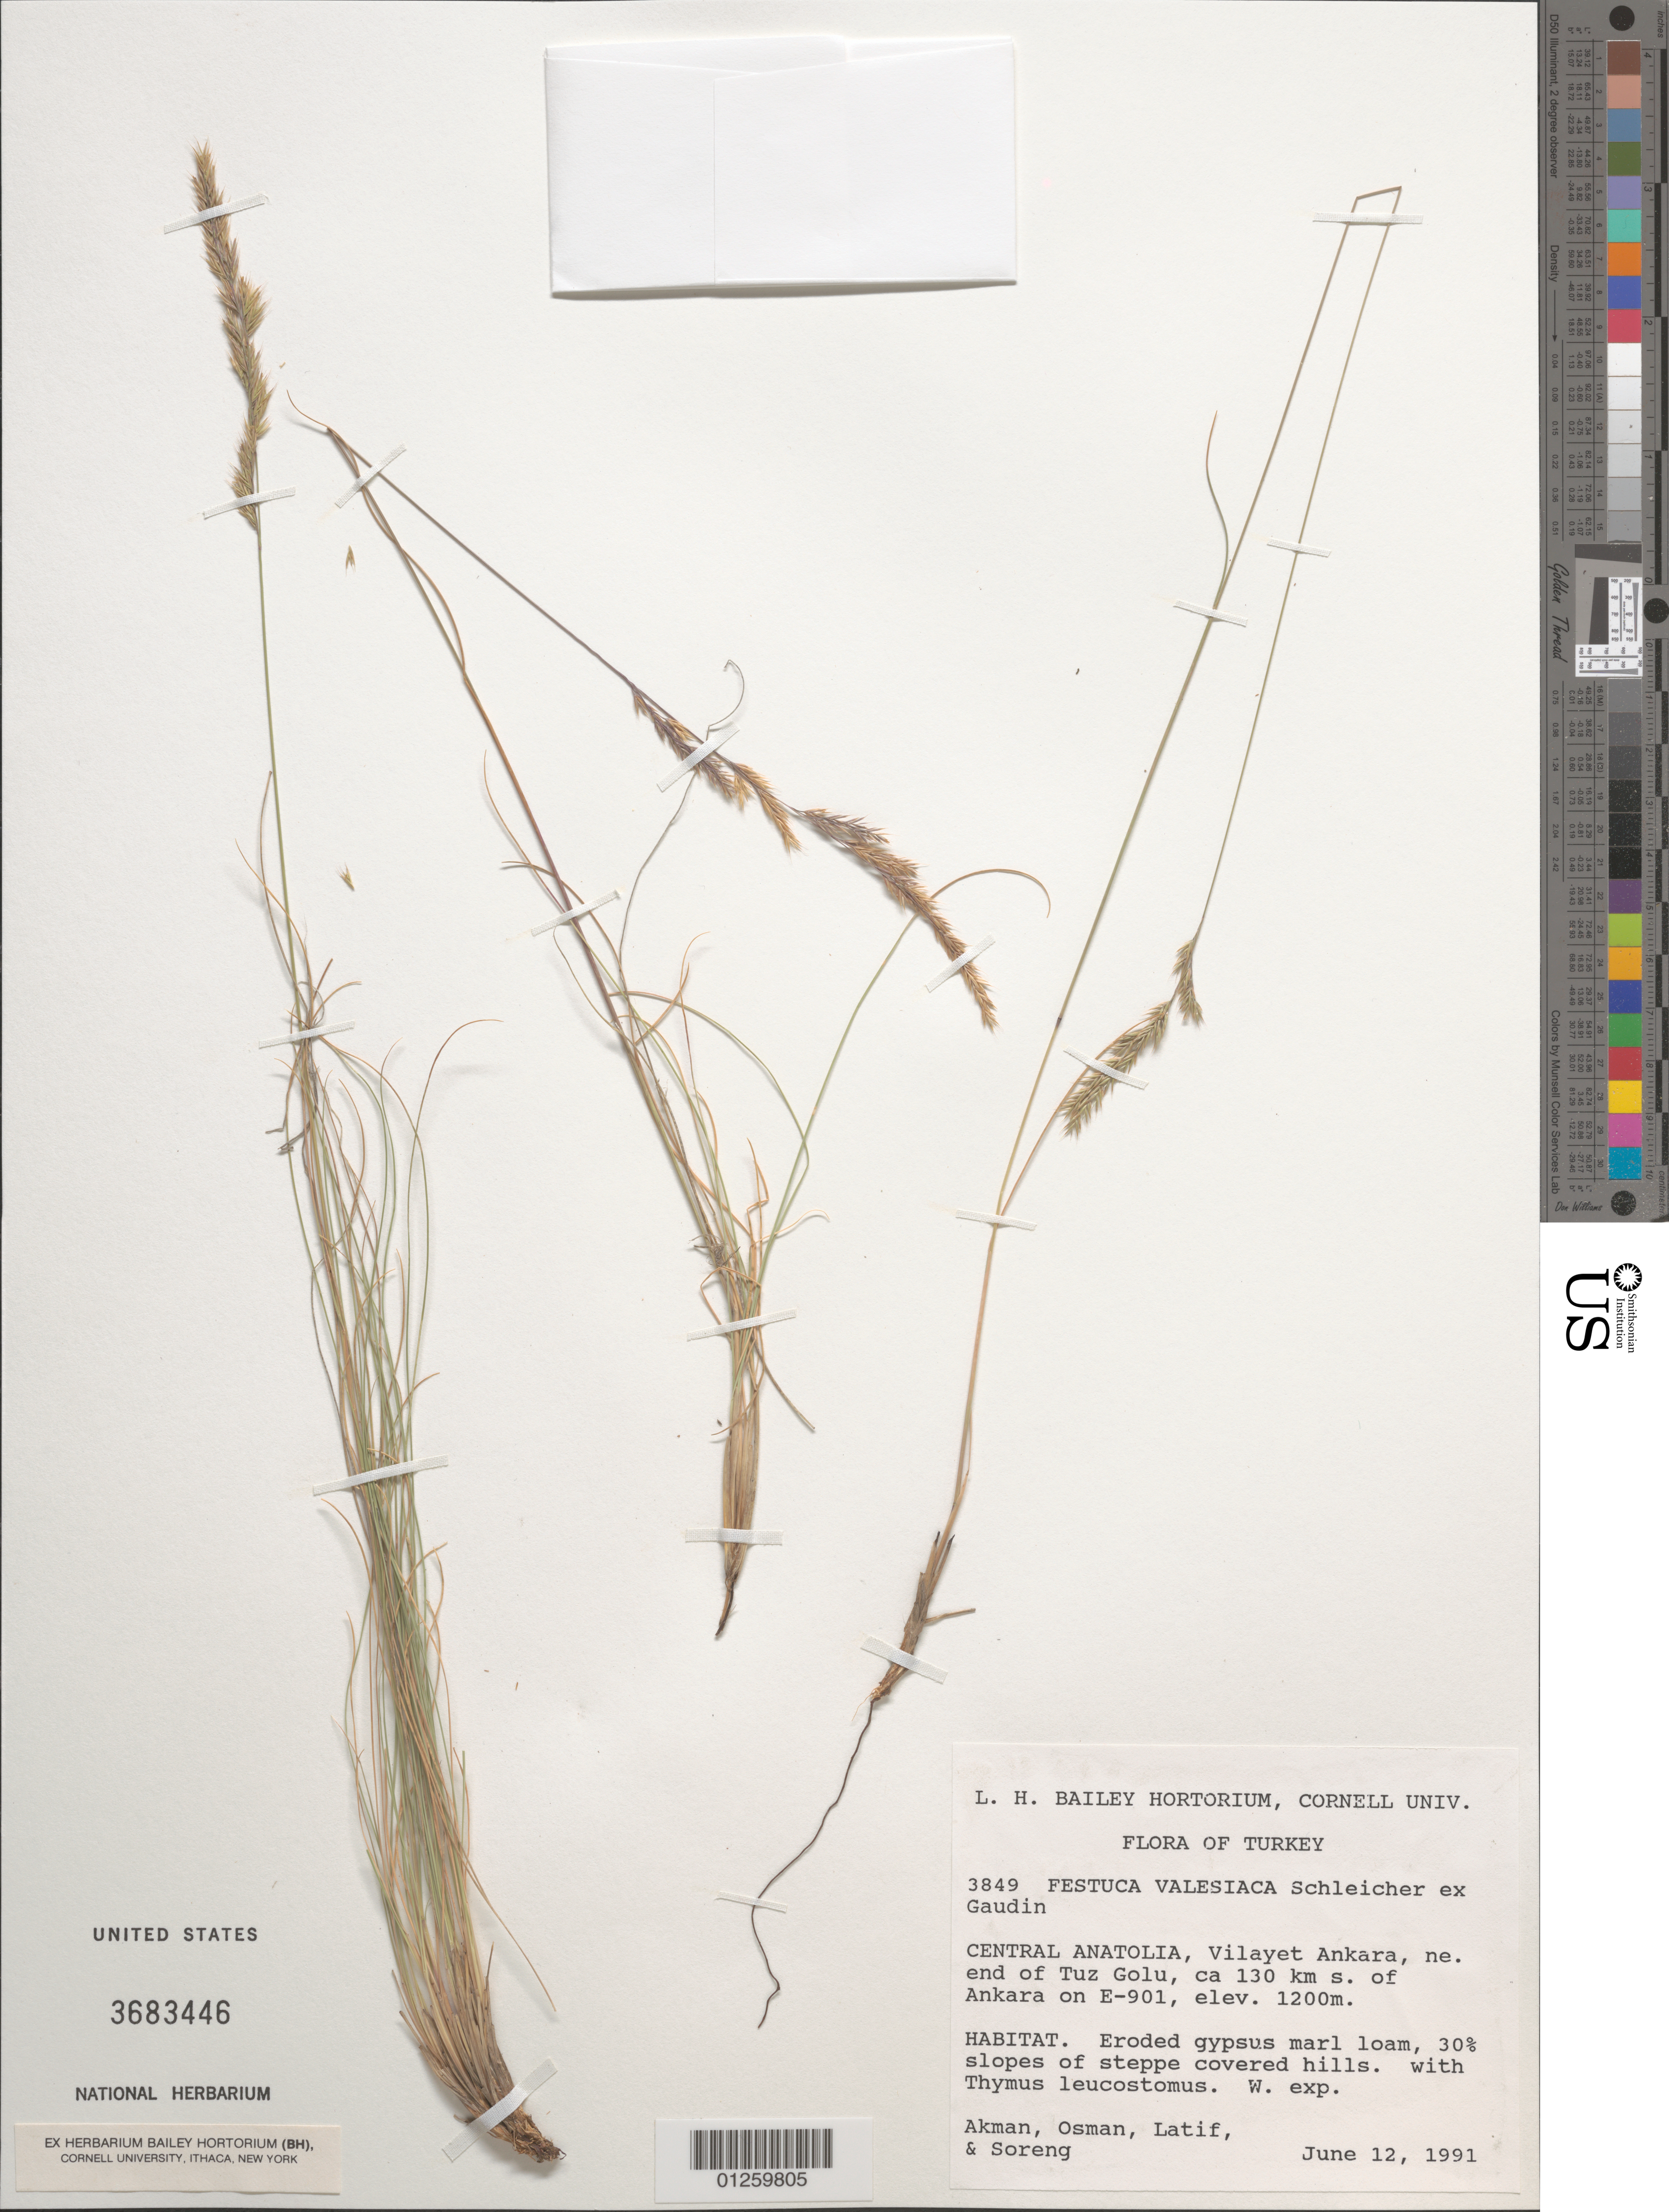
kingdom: Plantae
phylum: Tracheophyta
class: Liliopsida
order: Poales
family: Poaceae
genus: Festuca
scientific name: Festuca valesiaca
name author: Schleich. ex Gaudin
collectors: R. J. Soreng, Y. Akman, O. Ketenoglu & L. Kurt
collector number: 3849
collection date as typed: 12 Jun 1991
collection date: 1991-06-12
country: Turkey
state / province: Ankara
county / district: Sereflikochisar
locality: Vilayet Ankara, ne. end of Tuz Golu, ca 130 km S of Ankara on E-901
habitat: Eroded gypsus marl loam, 30% slopes of steppe covered hills. with Thymus leucostomus. W. exp.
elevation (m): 1200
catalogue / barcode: US 3683446